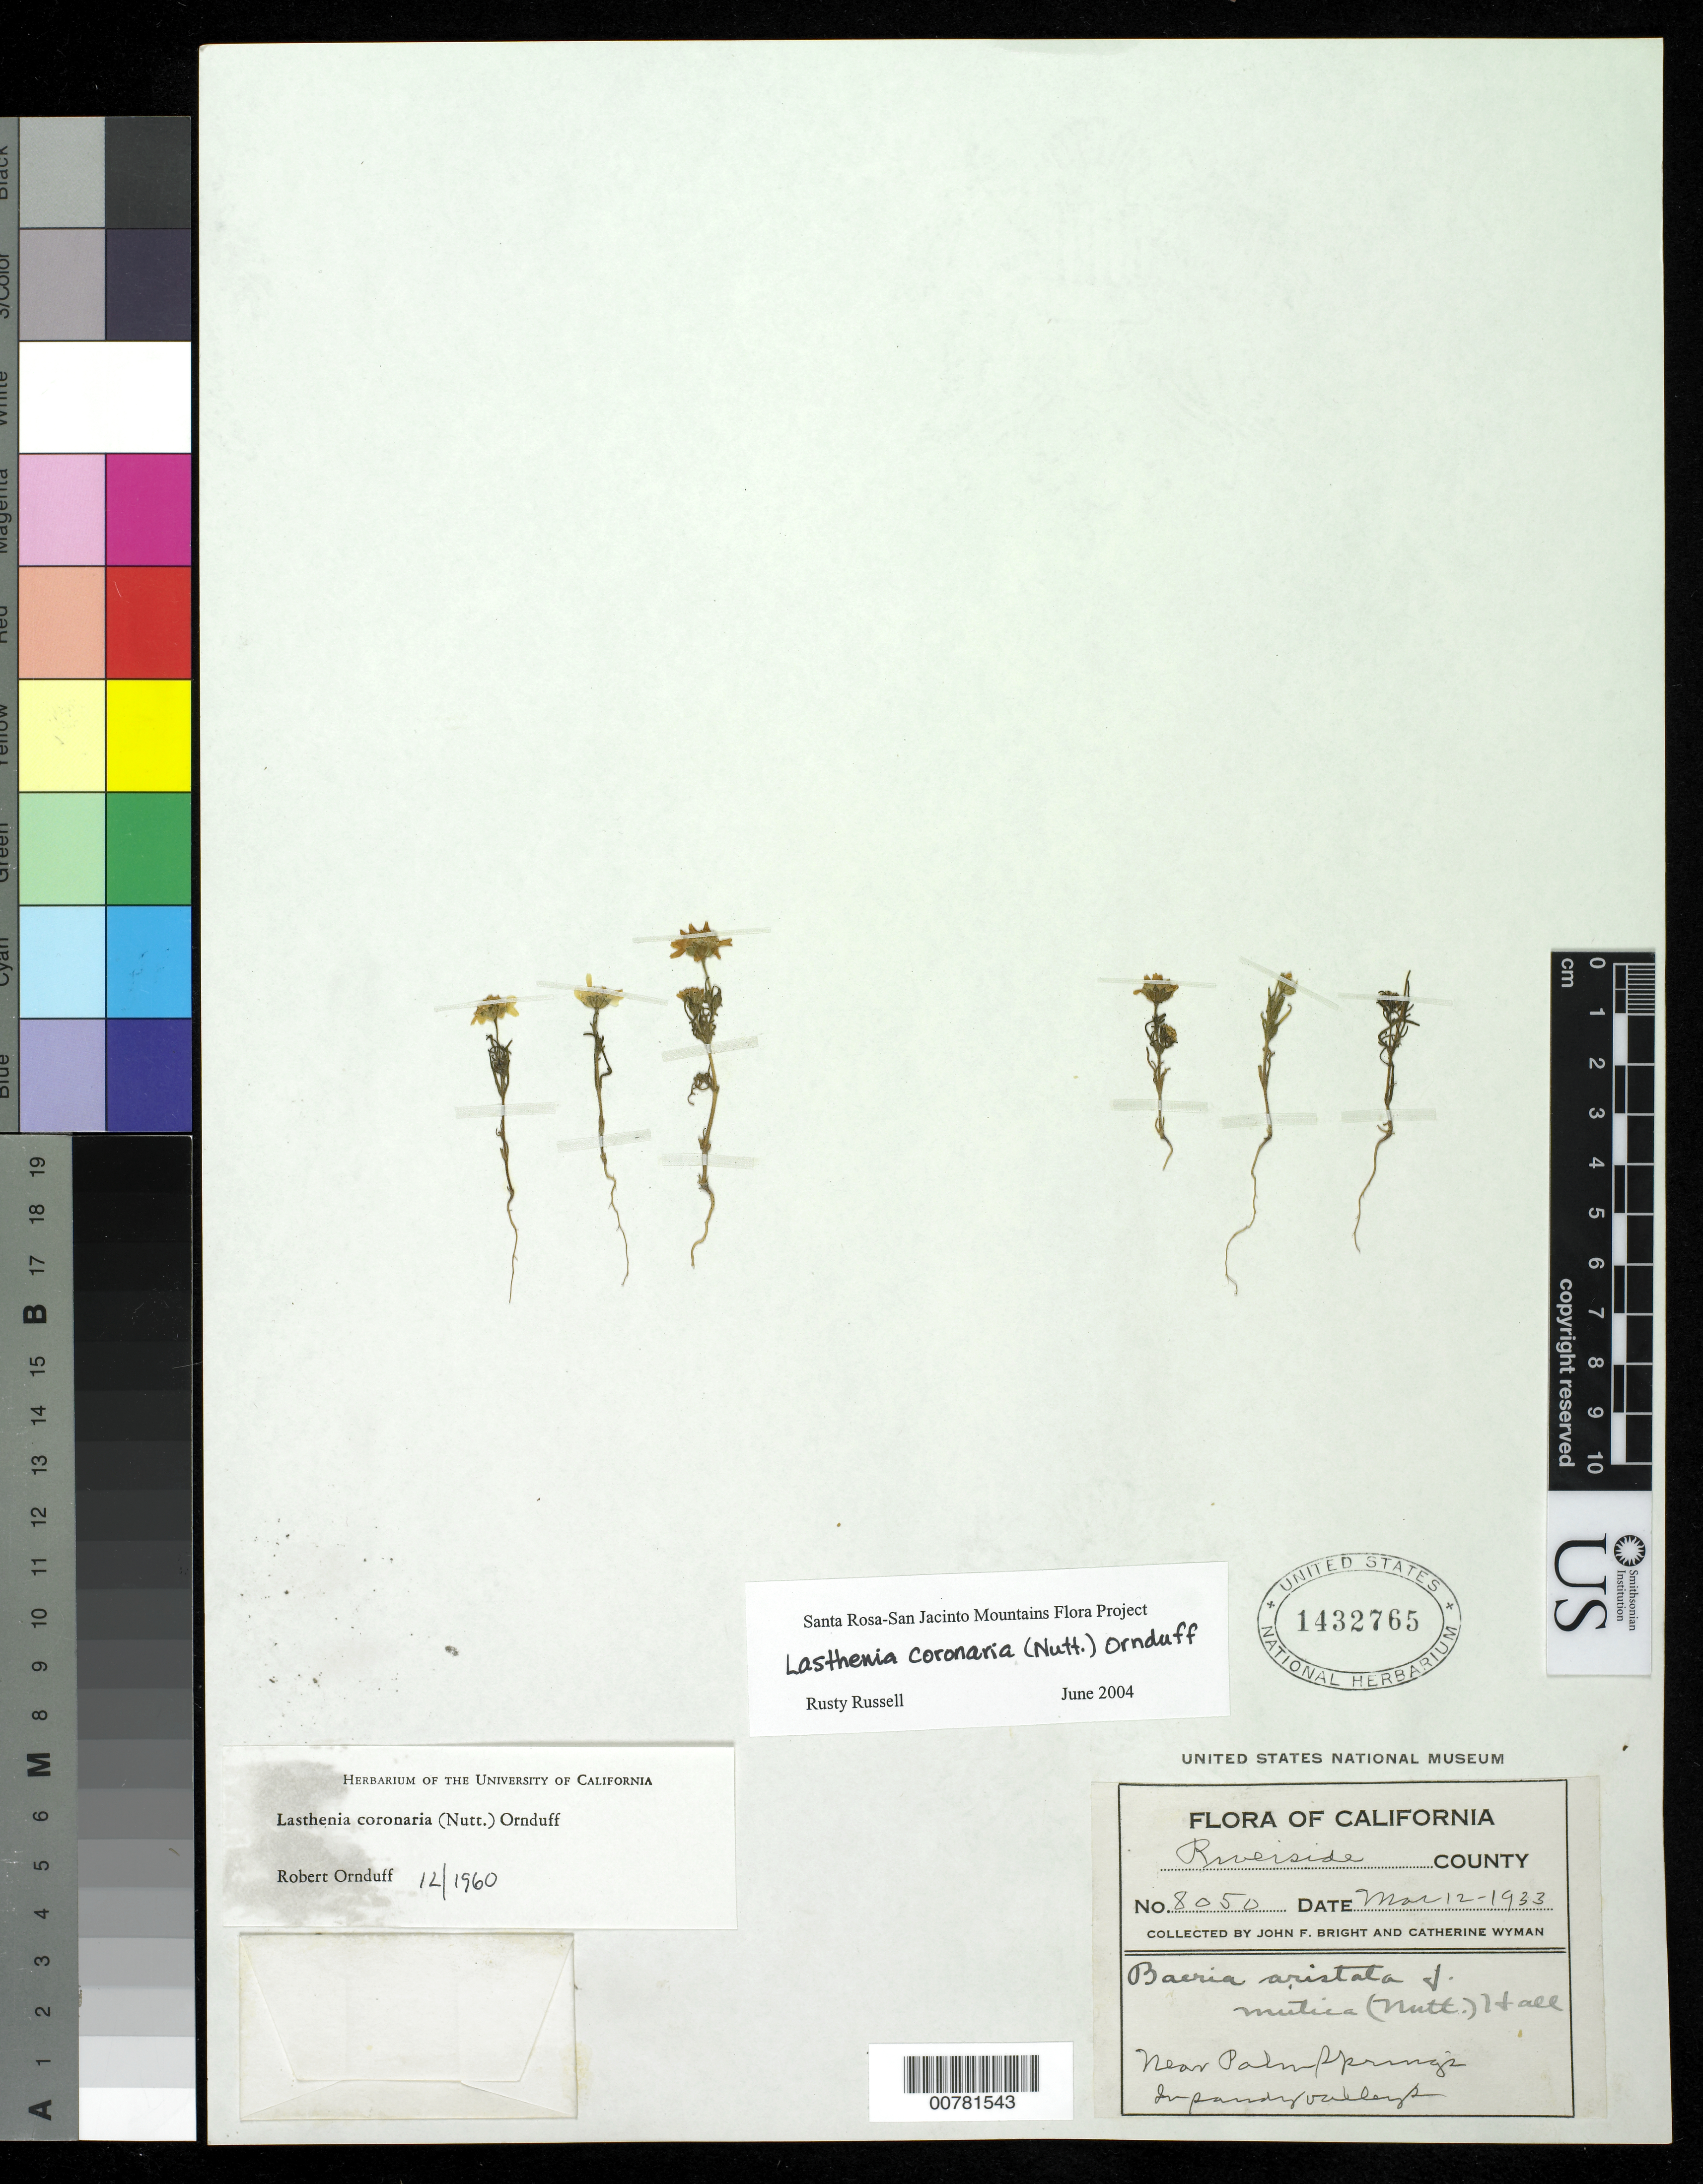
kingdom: Plantae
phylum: Tracheophyta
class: Magnoliopsida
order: Asterales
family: Asteraceae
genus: Lasthenia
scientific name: Lasthenia coronaria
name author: (Nutt.) Ornduff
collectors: J. Bright & C. Wyman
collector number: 8050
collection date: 1933-03-12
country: United States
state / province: California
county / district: Riverside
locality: Riverside County. Near Palm Springs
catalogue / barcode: US 1432765